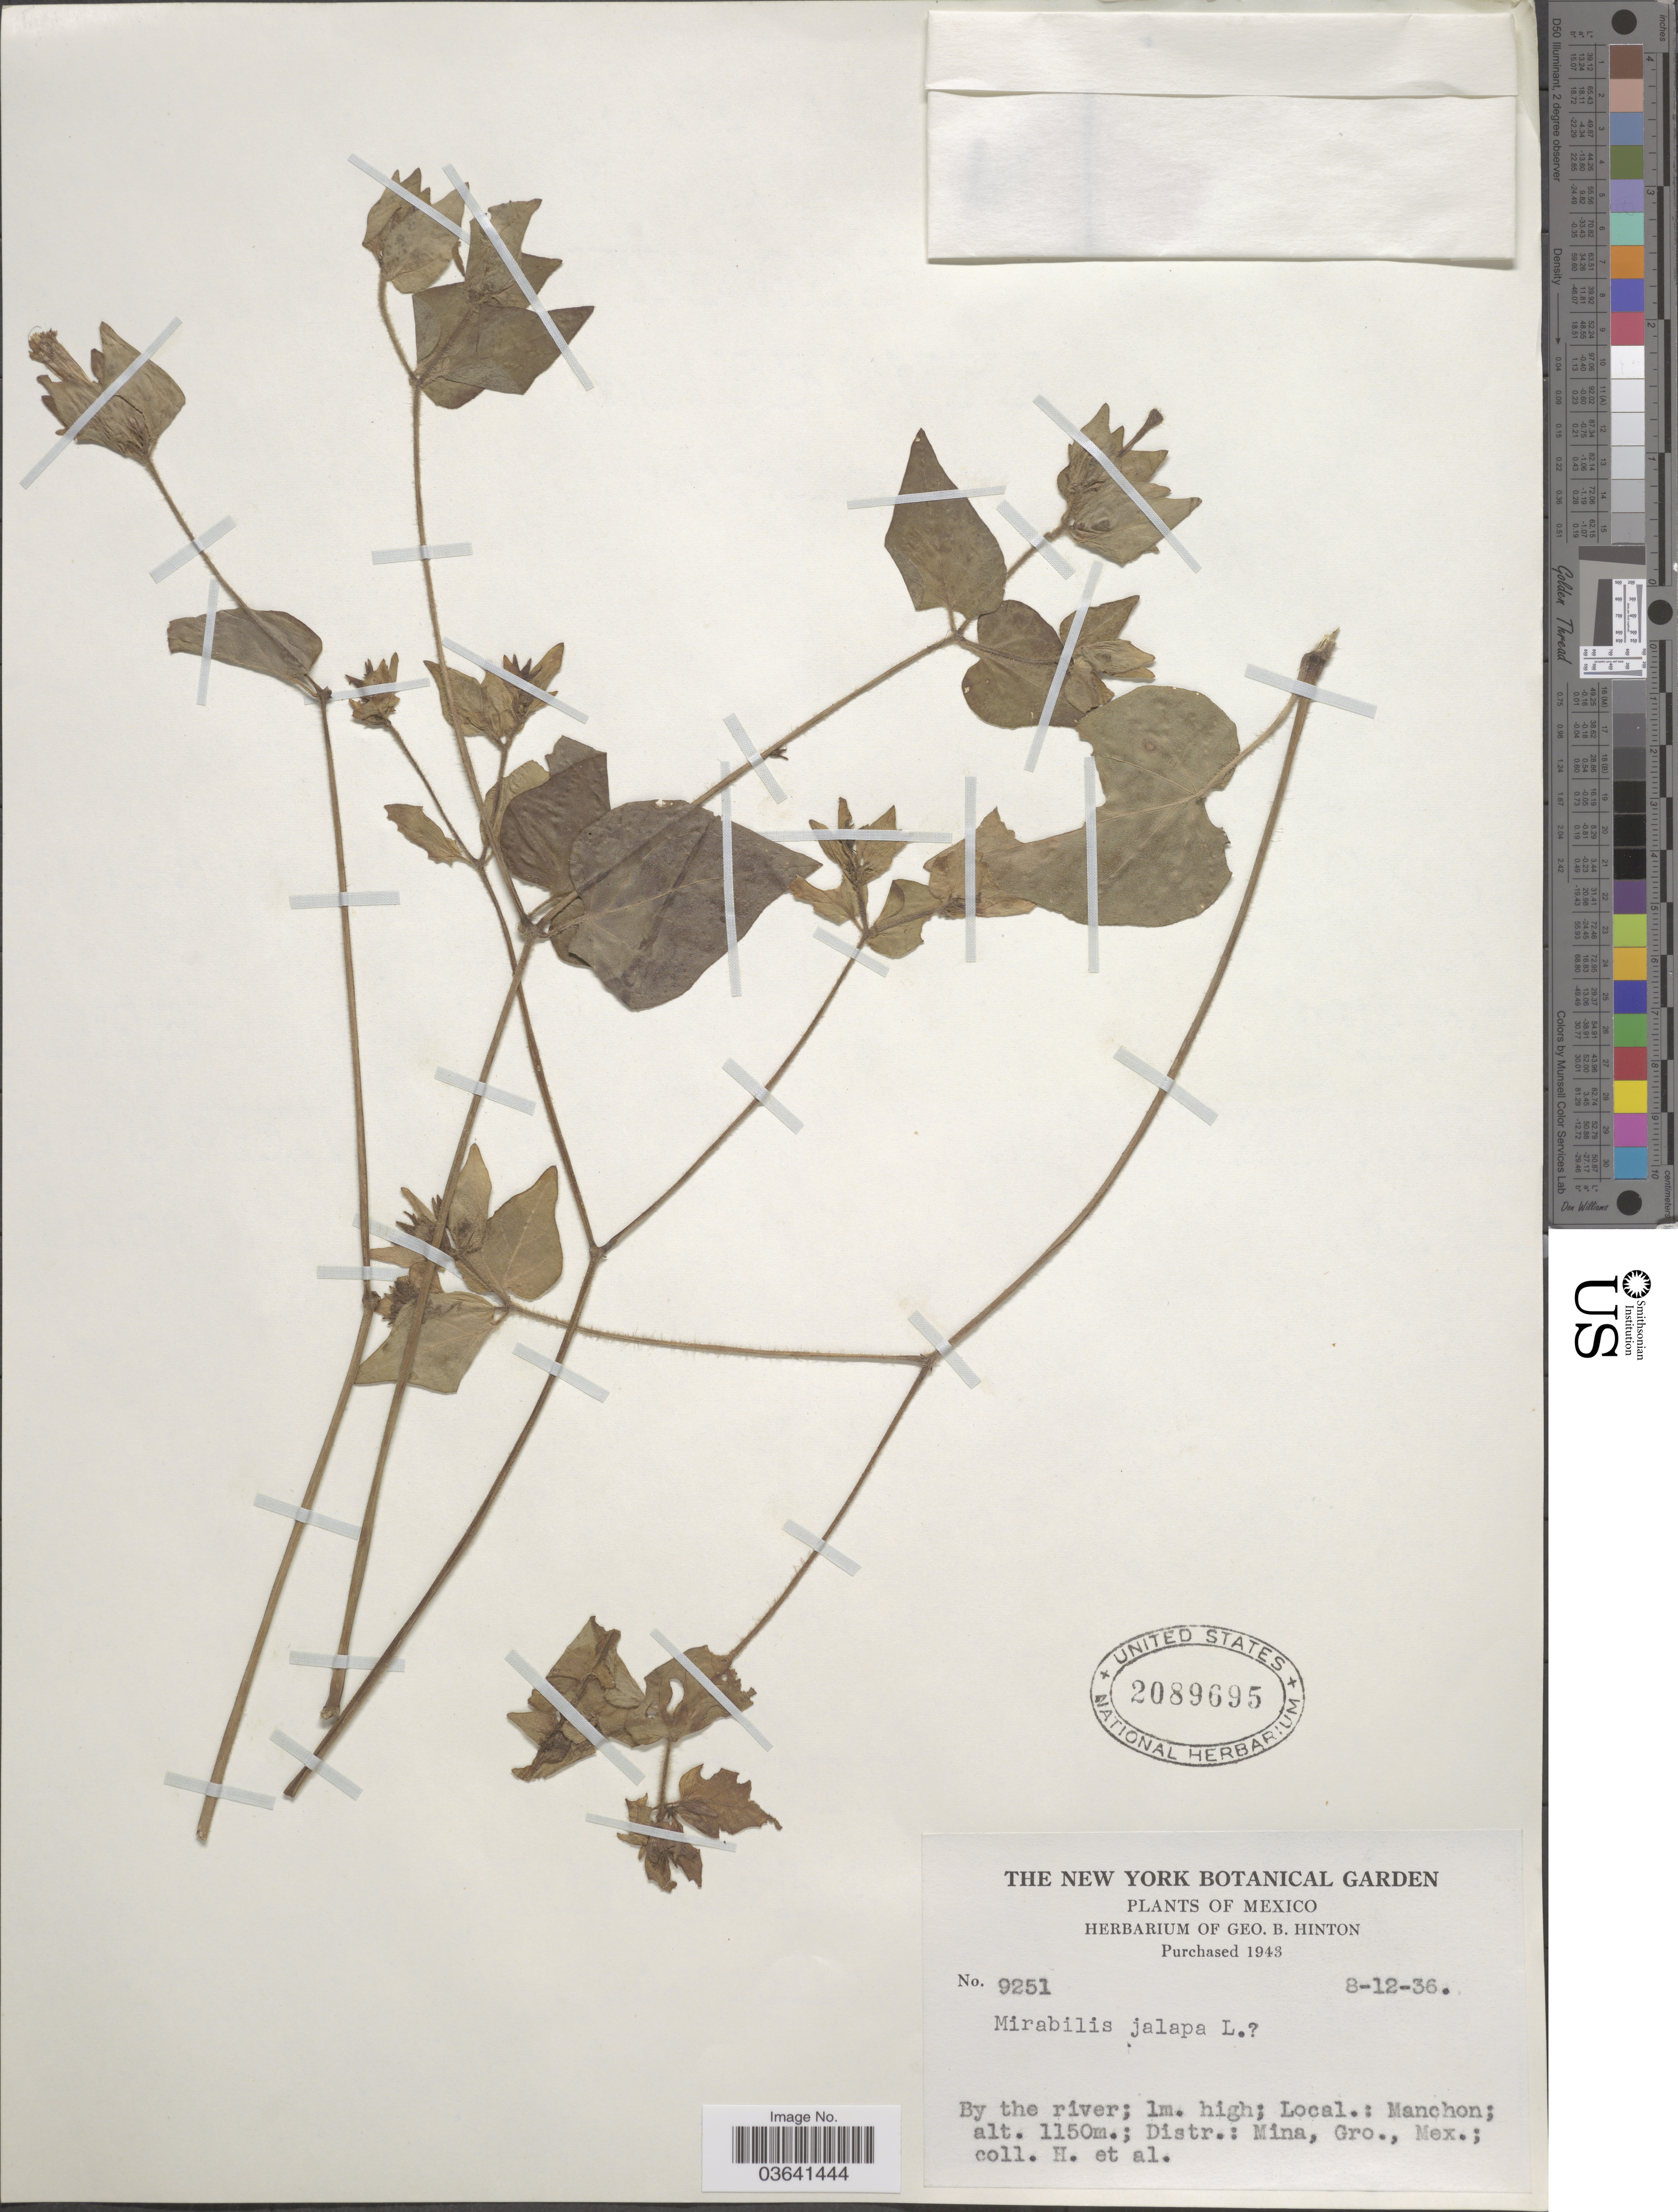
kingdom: Plantae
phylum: Tracheophyta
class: Magnoliopsida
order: Caryophyllales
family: Nyctaginaceae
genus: Mirabilis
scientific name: Mirabilis jalapa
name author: L.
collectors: G. B. Hinton & et al.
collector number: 9251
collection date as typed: Transcribed d/m/y: 12/8/36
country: Mexico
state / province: Guerrero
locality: Manchon, Distr.: Gro.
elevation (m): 1150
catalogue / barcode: US 2089695